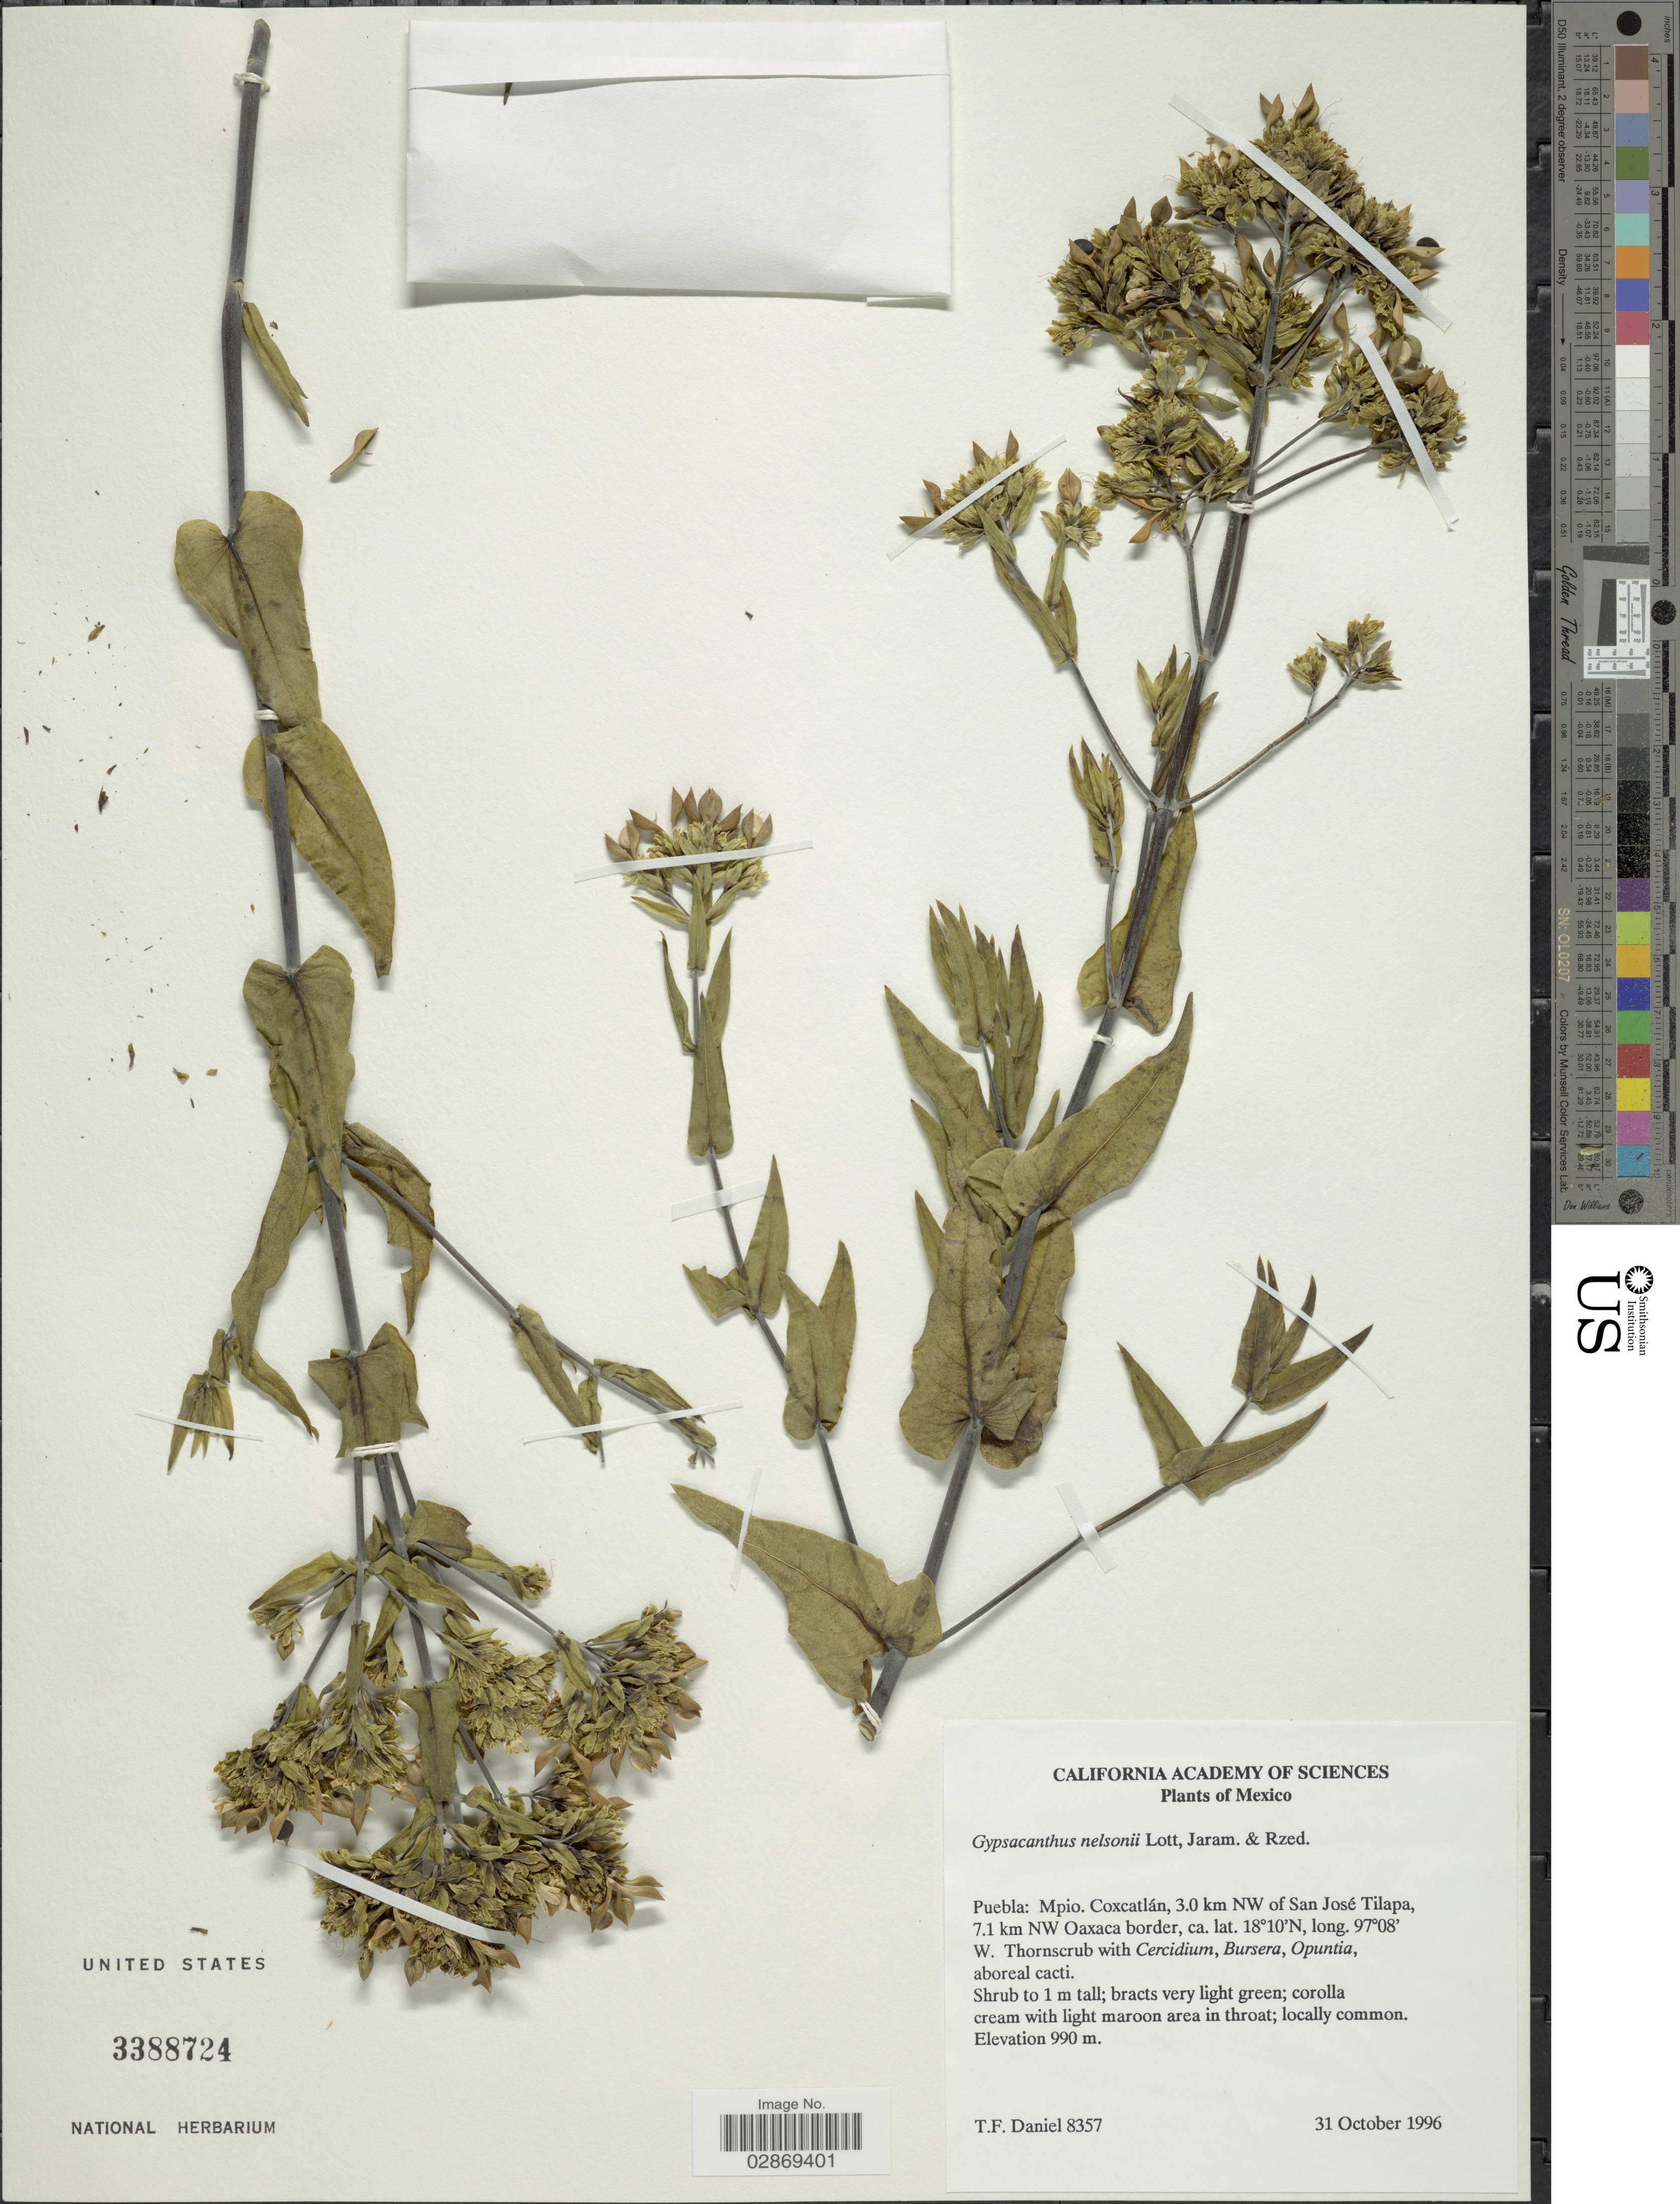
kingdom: Plantae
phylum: Tracheophyta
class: Magnoliopsida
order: Lamiales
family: Acanthaceae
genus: Gypsacanthus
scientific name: Gypsacanthus nelsonii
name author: E. J. Lott et al.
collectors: T. F. Daniel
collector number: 8357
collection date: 1996-10-31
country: Mexico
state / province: Puebla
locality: Puebla: Mpio. Coxcatlán, 3.0 km NW of San José Tilapa, 7.1 km NW Oaxaca border.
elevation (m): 990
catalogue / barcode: US 3388724